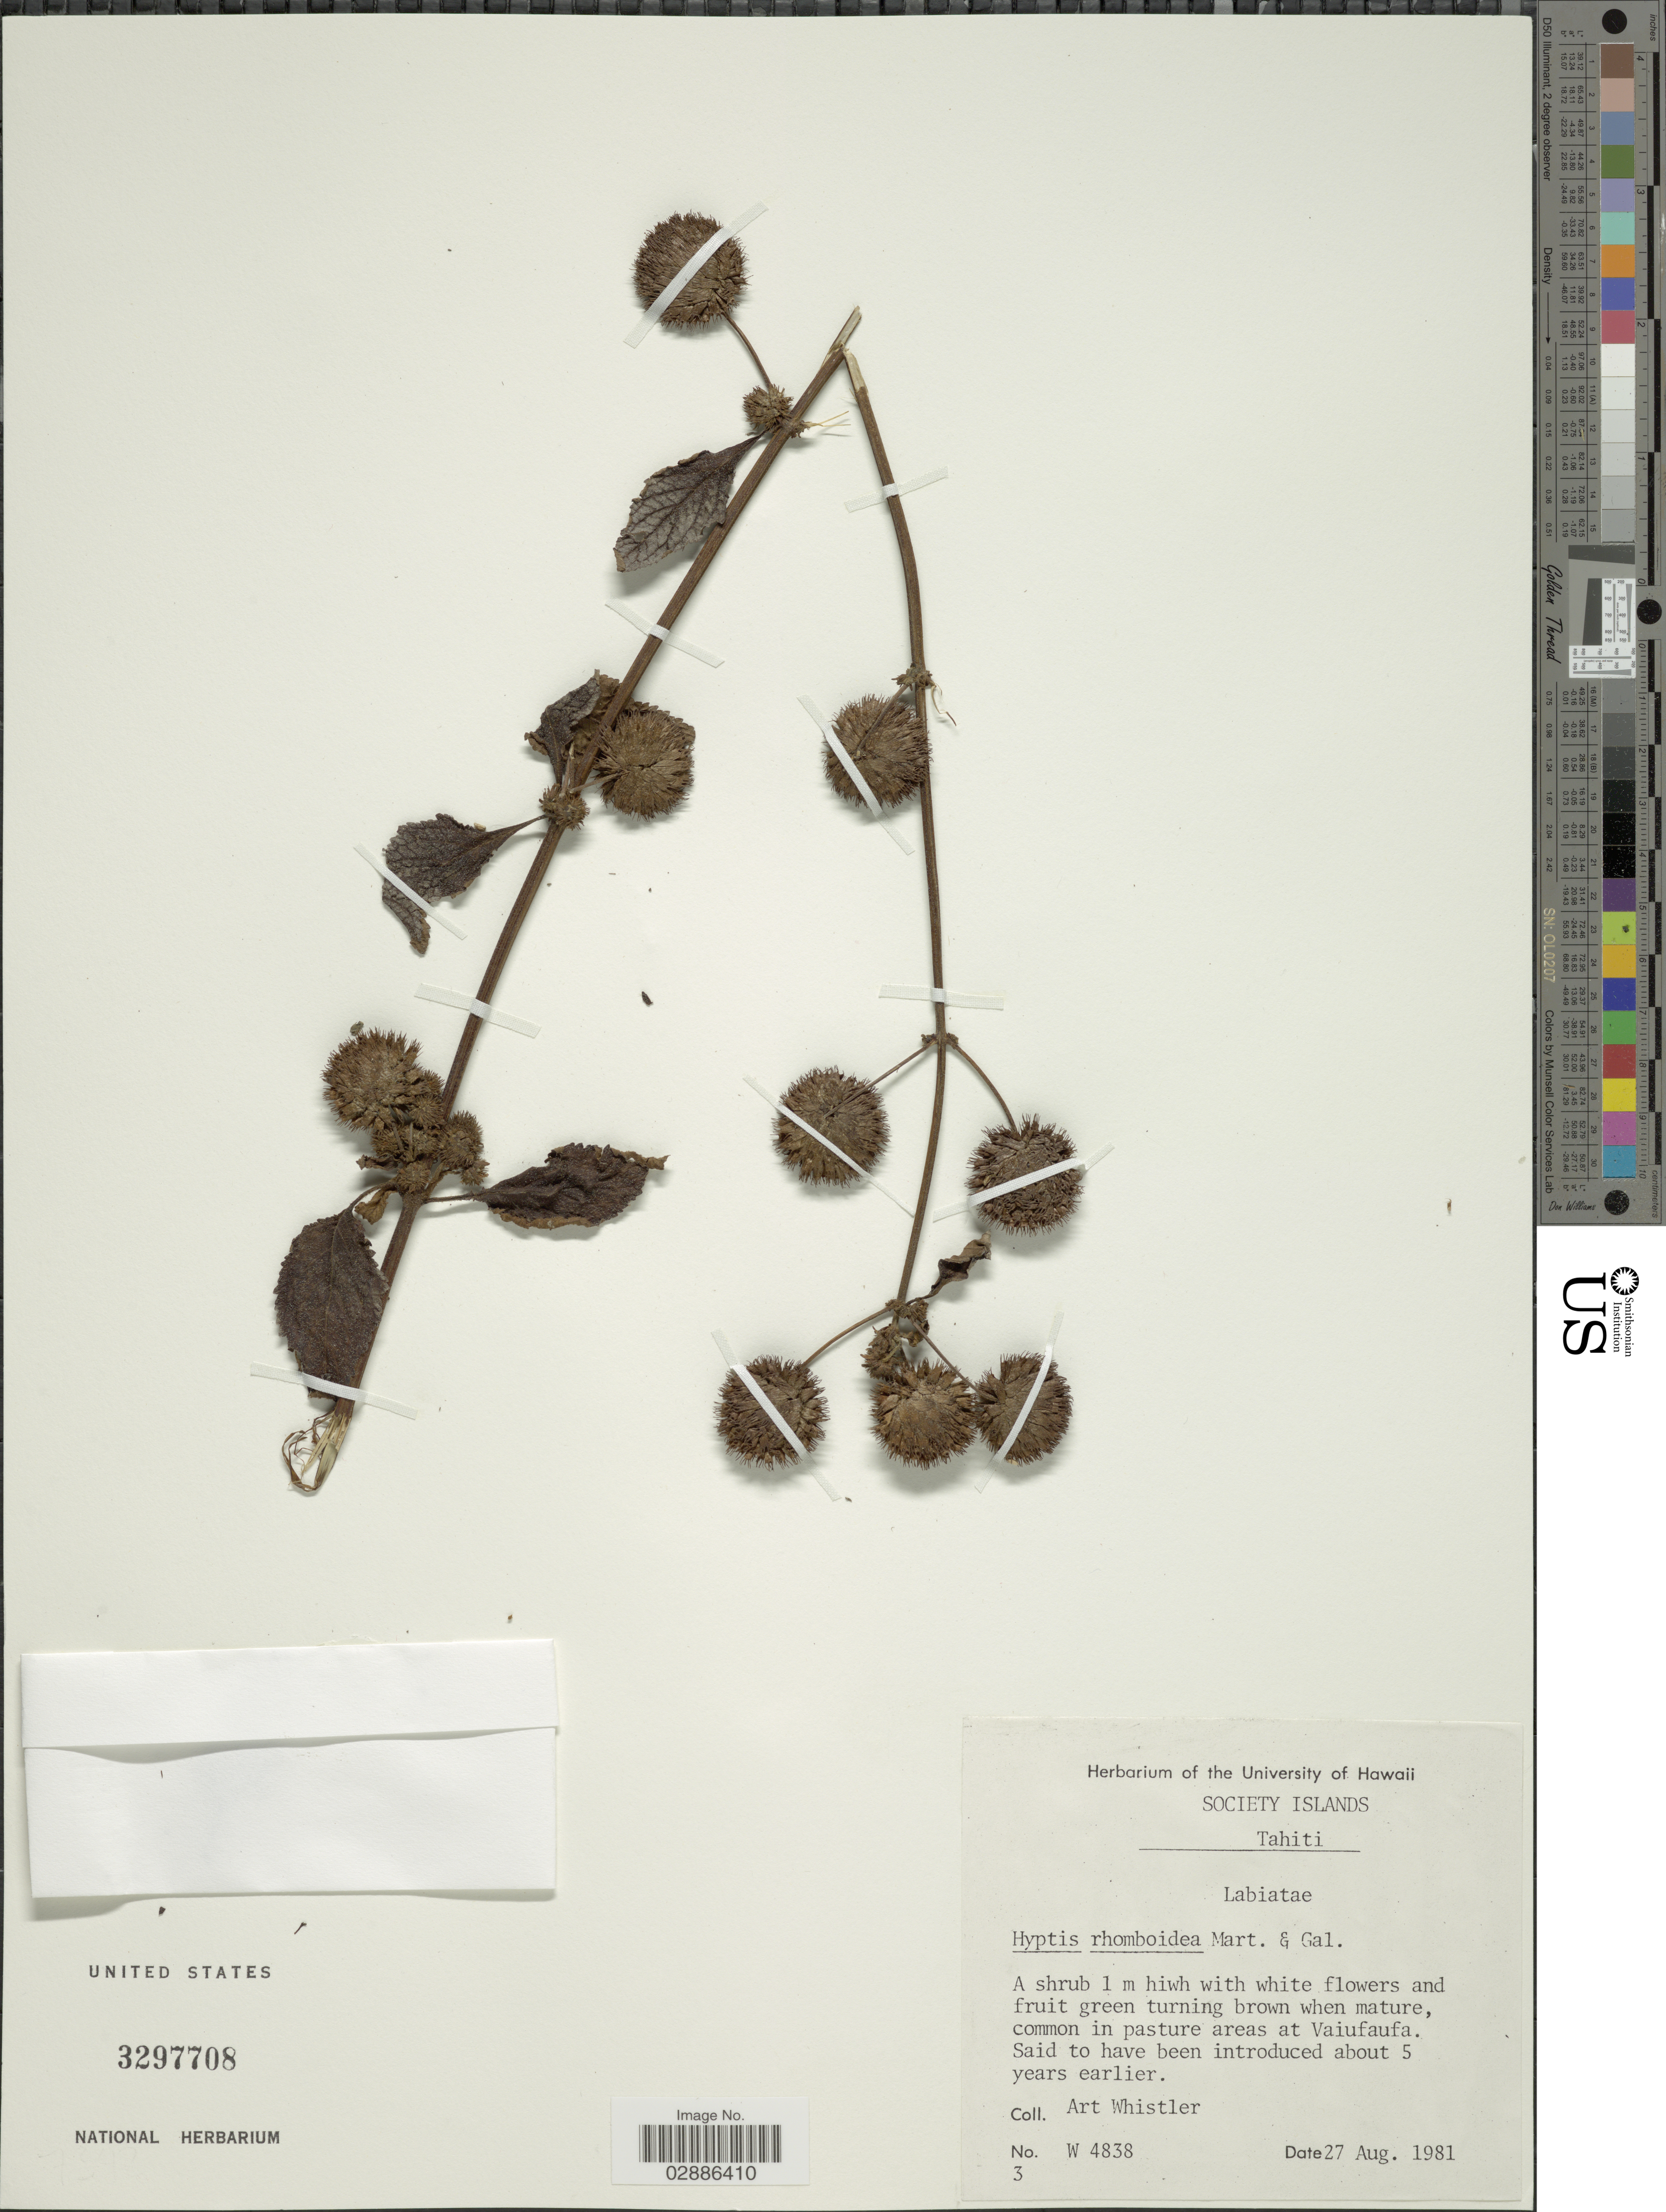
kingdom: Plantae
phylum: Tracheophyta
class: Magnoliopsida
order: Lamiales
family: Lamiaceae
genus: Hyptis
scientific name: Hyptis capitata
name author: Jacq.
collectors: A. Whistler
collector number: W 4838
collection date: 1981-08-27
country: French Polynesia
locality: Society Islands, Tahiti, common in pasture areas at Vaiufaufa.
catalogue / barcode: US 3297708